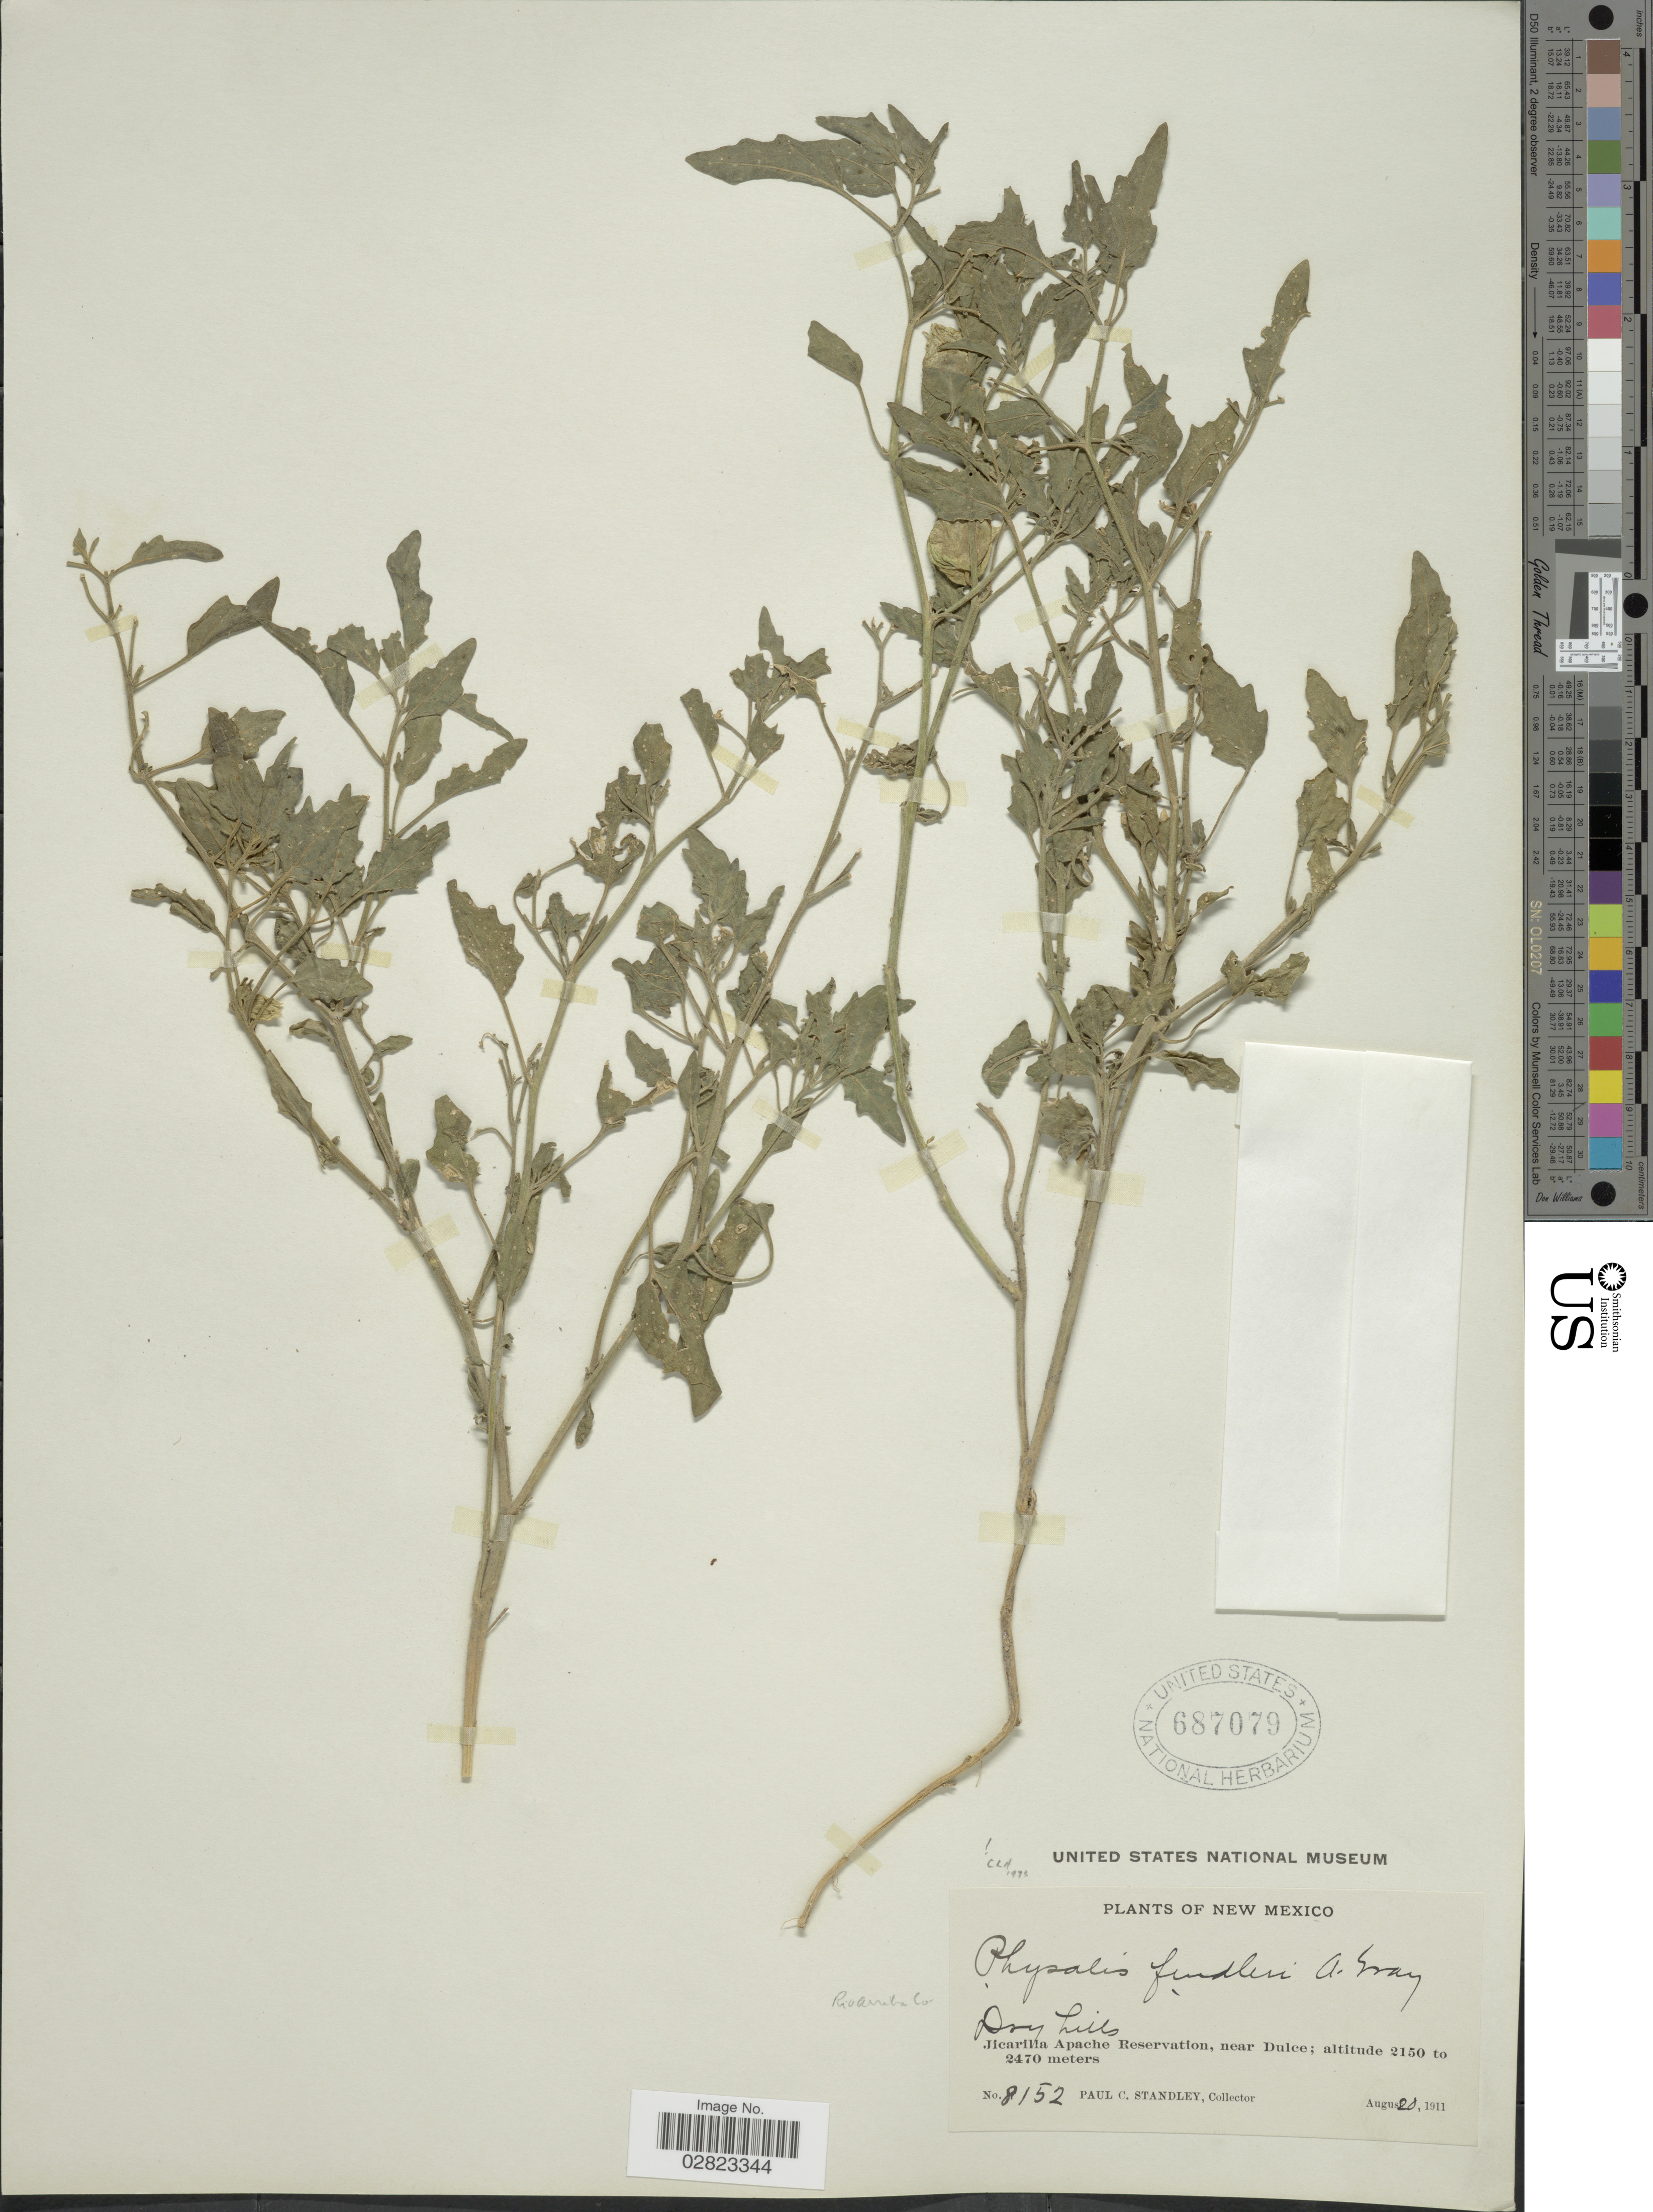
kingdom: Plantae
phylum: Tracheophyta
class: Magnoliopsida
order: Solanales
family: Solanaceae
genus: Physalis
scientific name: Physalis fendleri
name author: A. Gray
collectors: P. C. Standley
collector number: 8152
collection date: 1911-08-20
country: United States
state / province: New Mexico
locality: Jicarilla Apache Reservation, near Dulce.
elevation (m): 2150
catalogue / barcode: US 687079